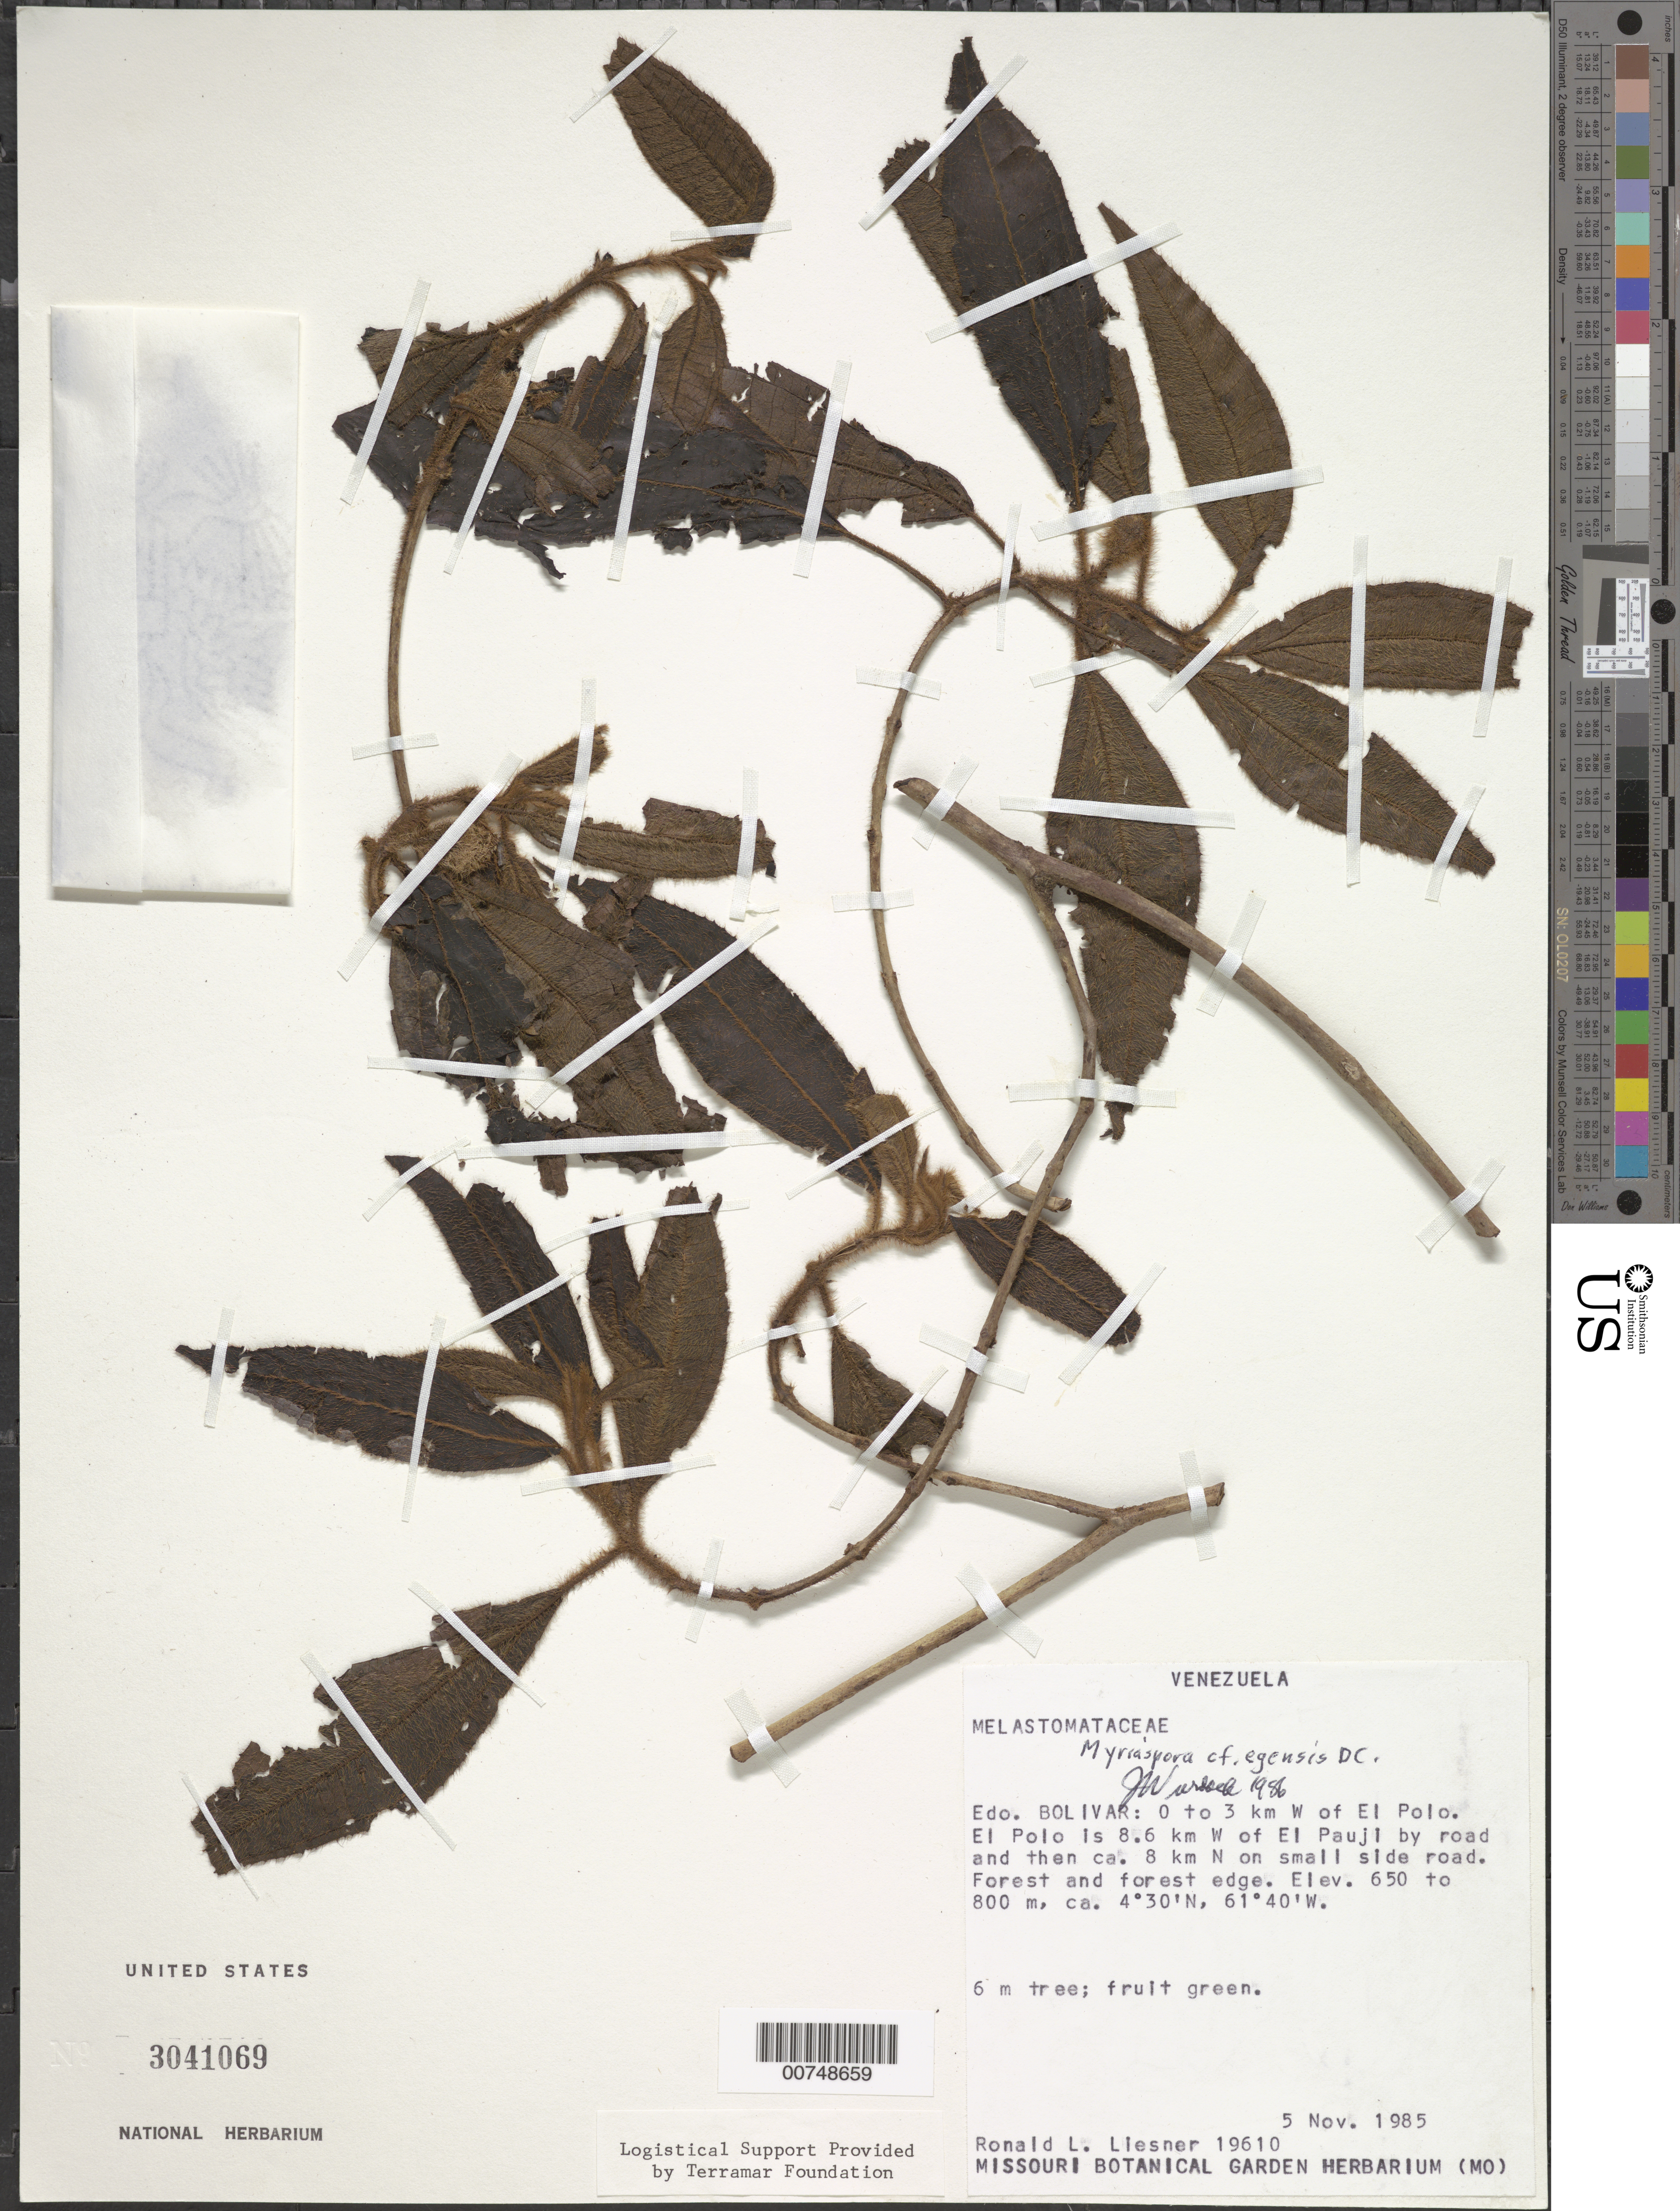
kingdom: Plantae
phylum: Tracheophyta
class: Magnoliopsida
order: Myrtales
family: Melastomataceae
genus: Bellucia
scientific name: Bellucia egensis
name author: (DC.) Penneys et al.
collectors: R. L. Liesner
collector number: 19610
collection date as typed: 5-Nov-85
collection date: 1985-11-05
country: Venezuela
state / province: Bolívar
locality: El Polo, 0-3 km W of; el Polo is 8.6 km W of El Pauji by road and then ca 8 km N on small side road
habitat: Forest and forest edge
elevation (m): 800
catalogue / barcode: US 3041069